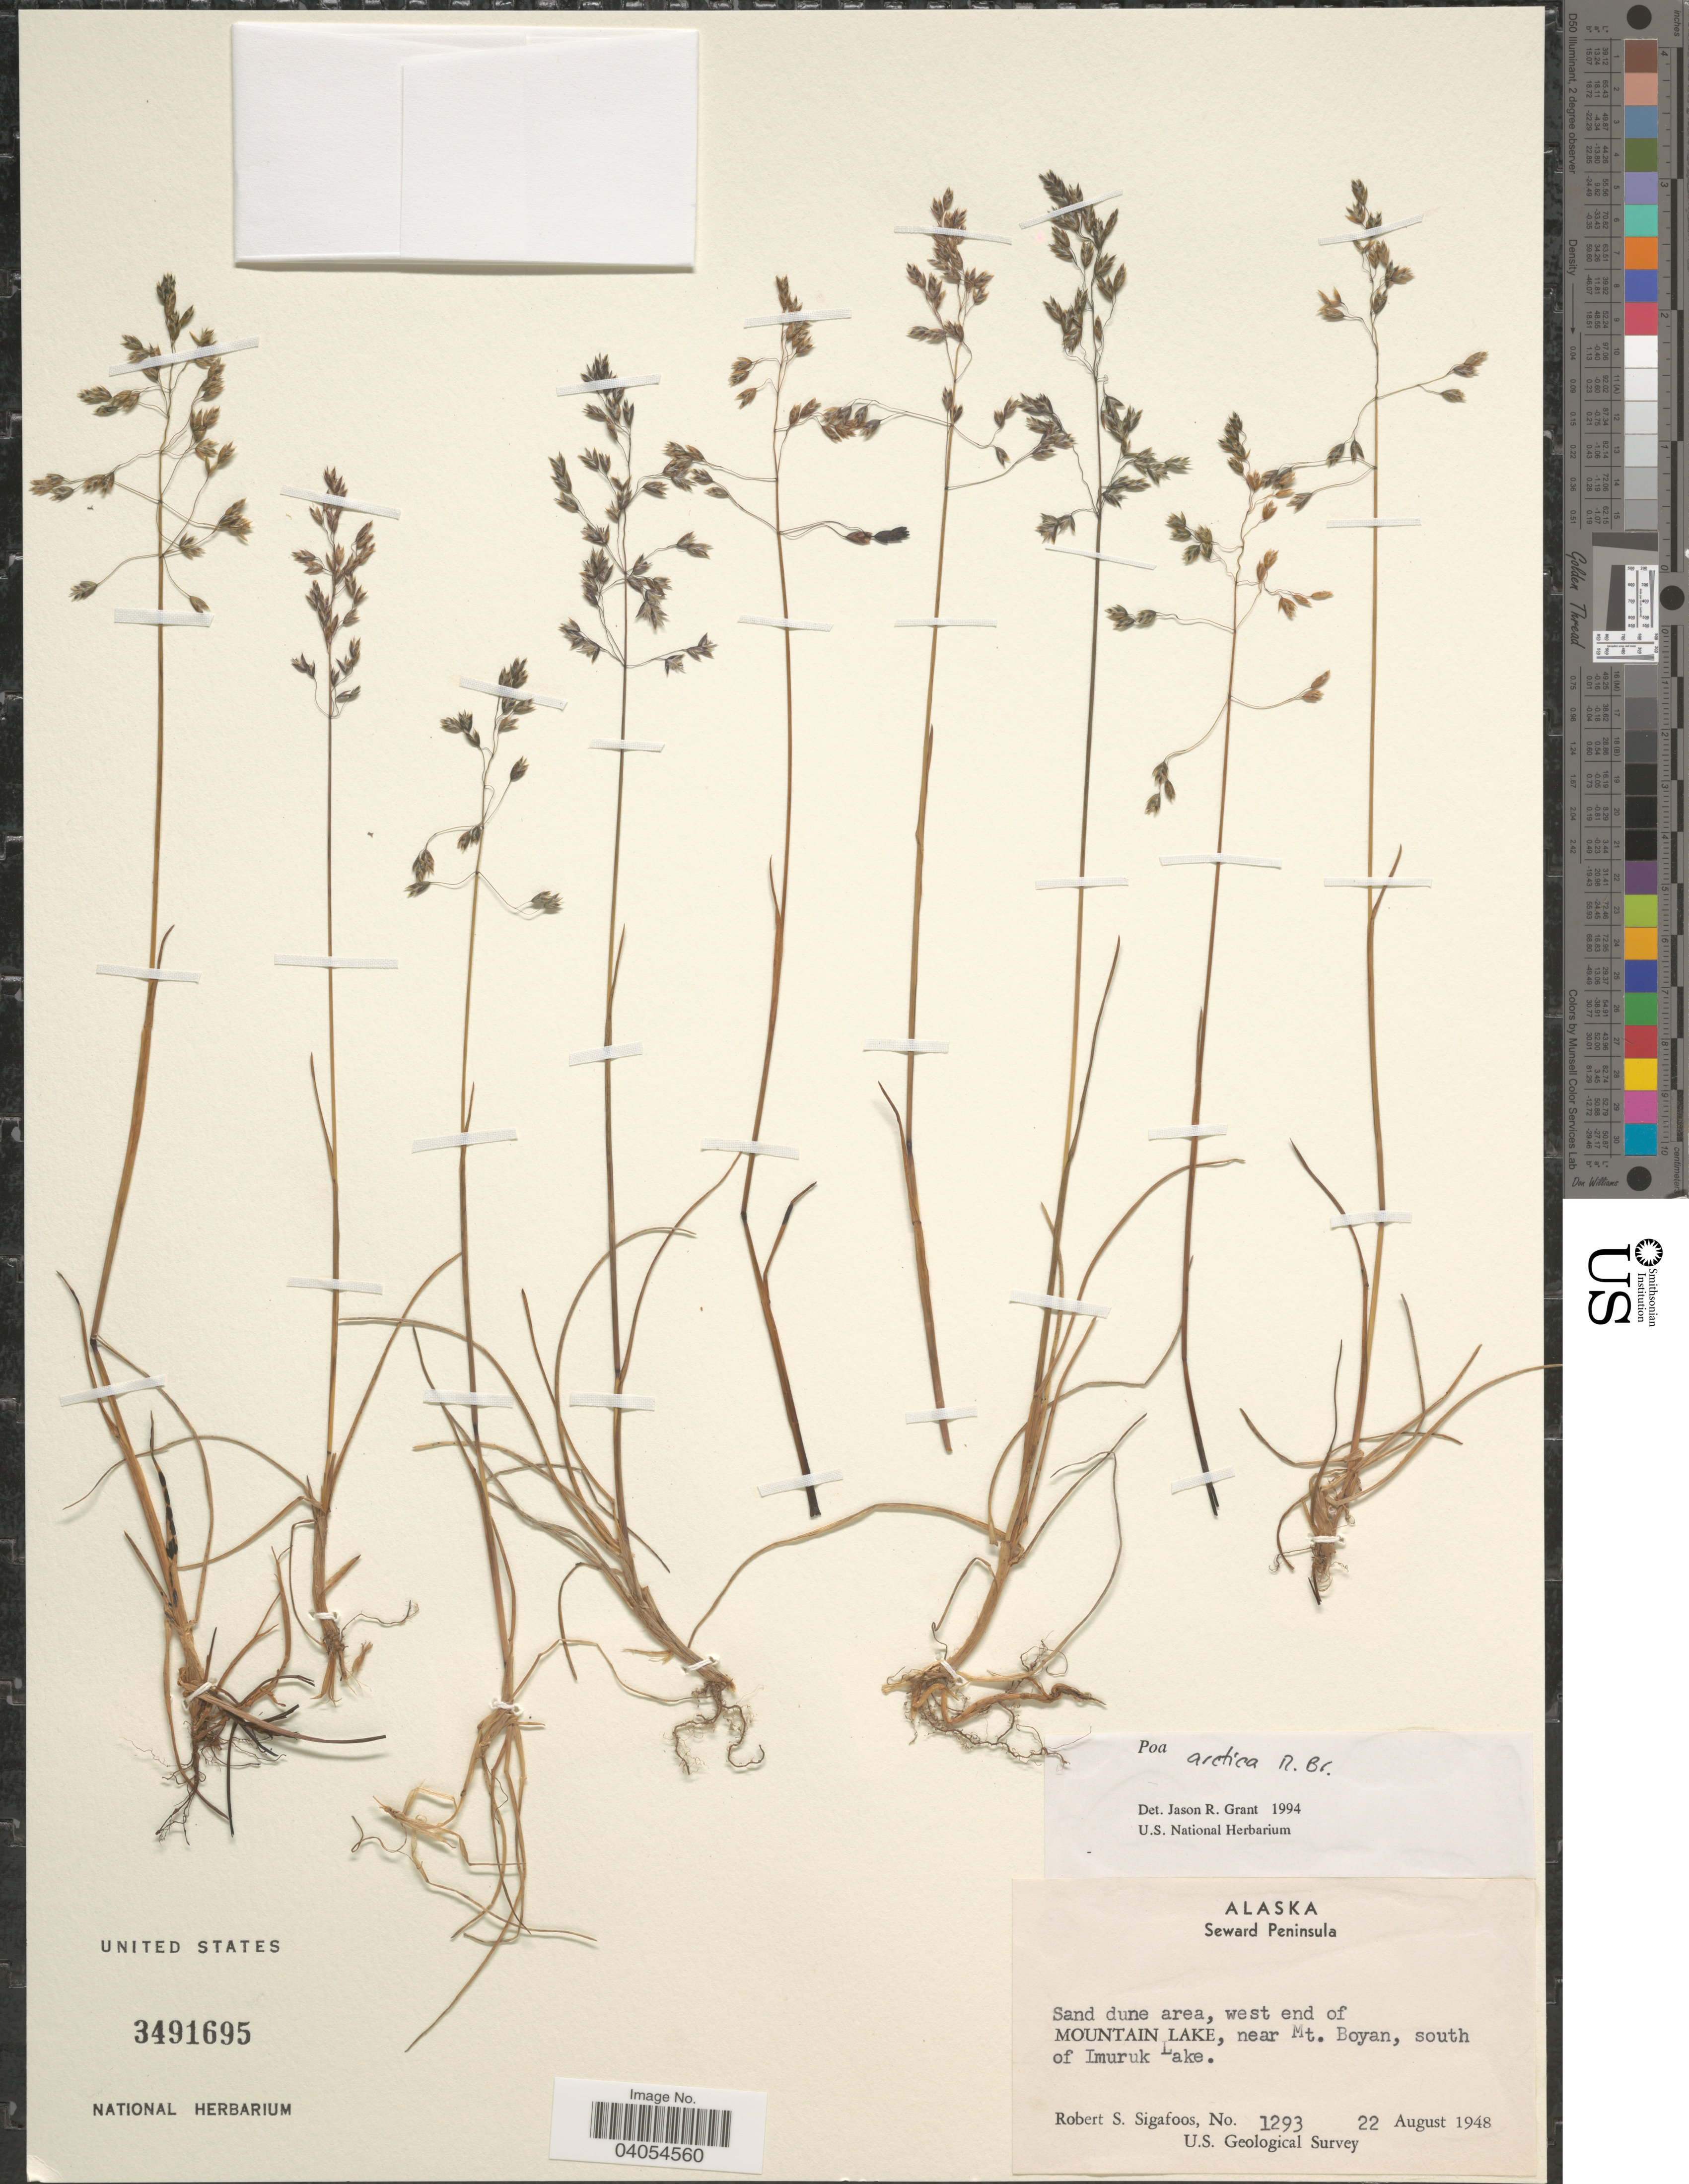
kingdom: Plantae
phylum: Tracheophyta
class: Liliopsida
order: Poales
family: Poaceae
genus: Poa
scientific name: Poa arctica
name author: R. Br.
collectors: R. Sigafoos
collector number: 1293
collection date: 1948-08-22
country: United States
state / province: Alaska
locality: Seward Peninsula. Sand dune area, west end of Mountain Lake, near Mt. Boyan, south of Imuruk Lake.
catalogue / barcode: US 3491695